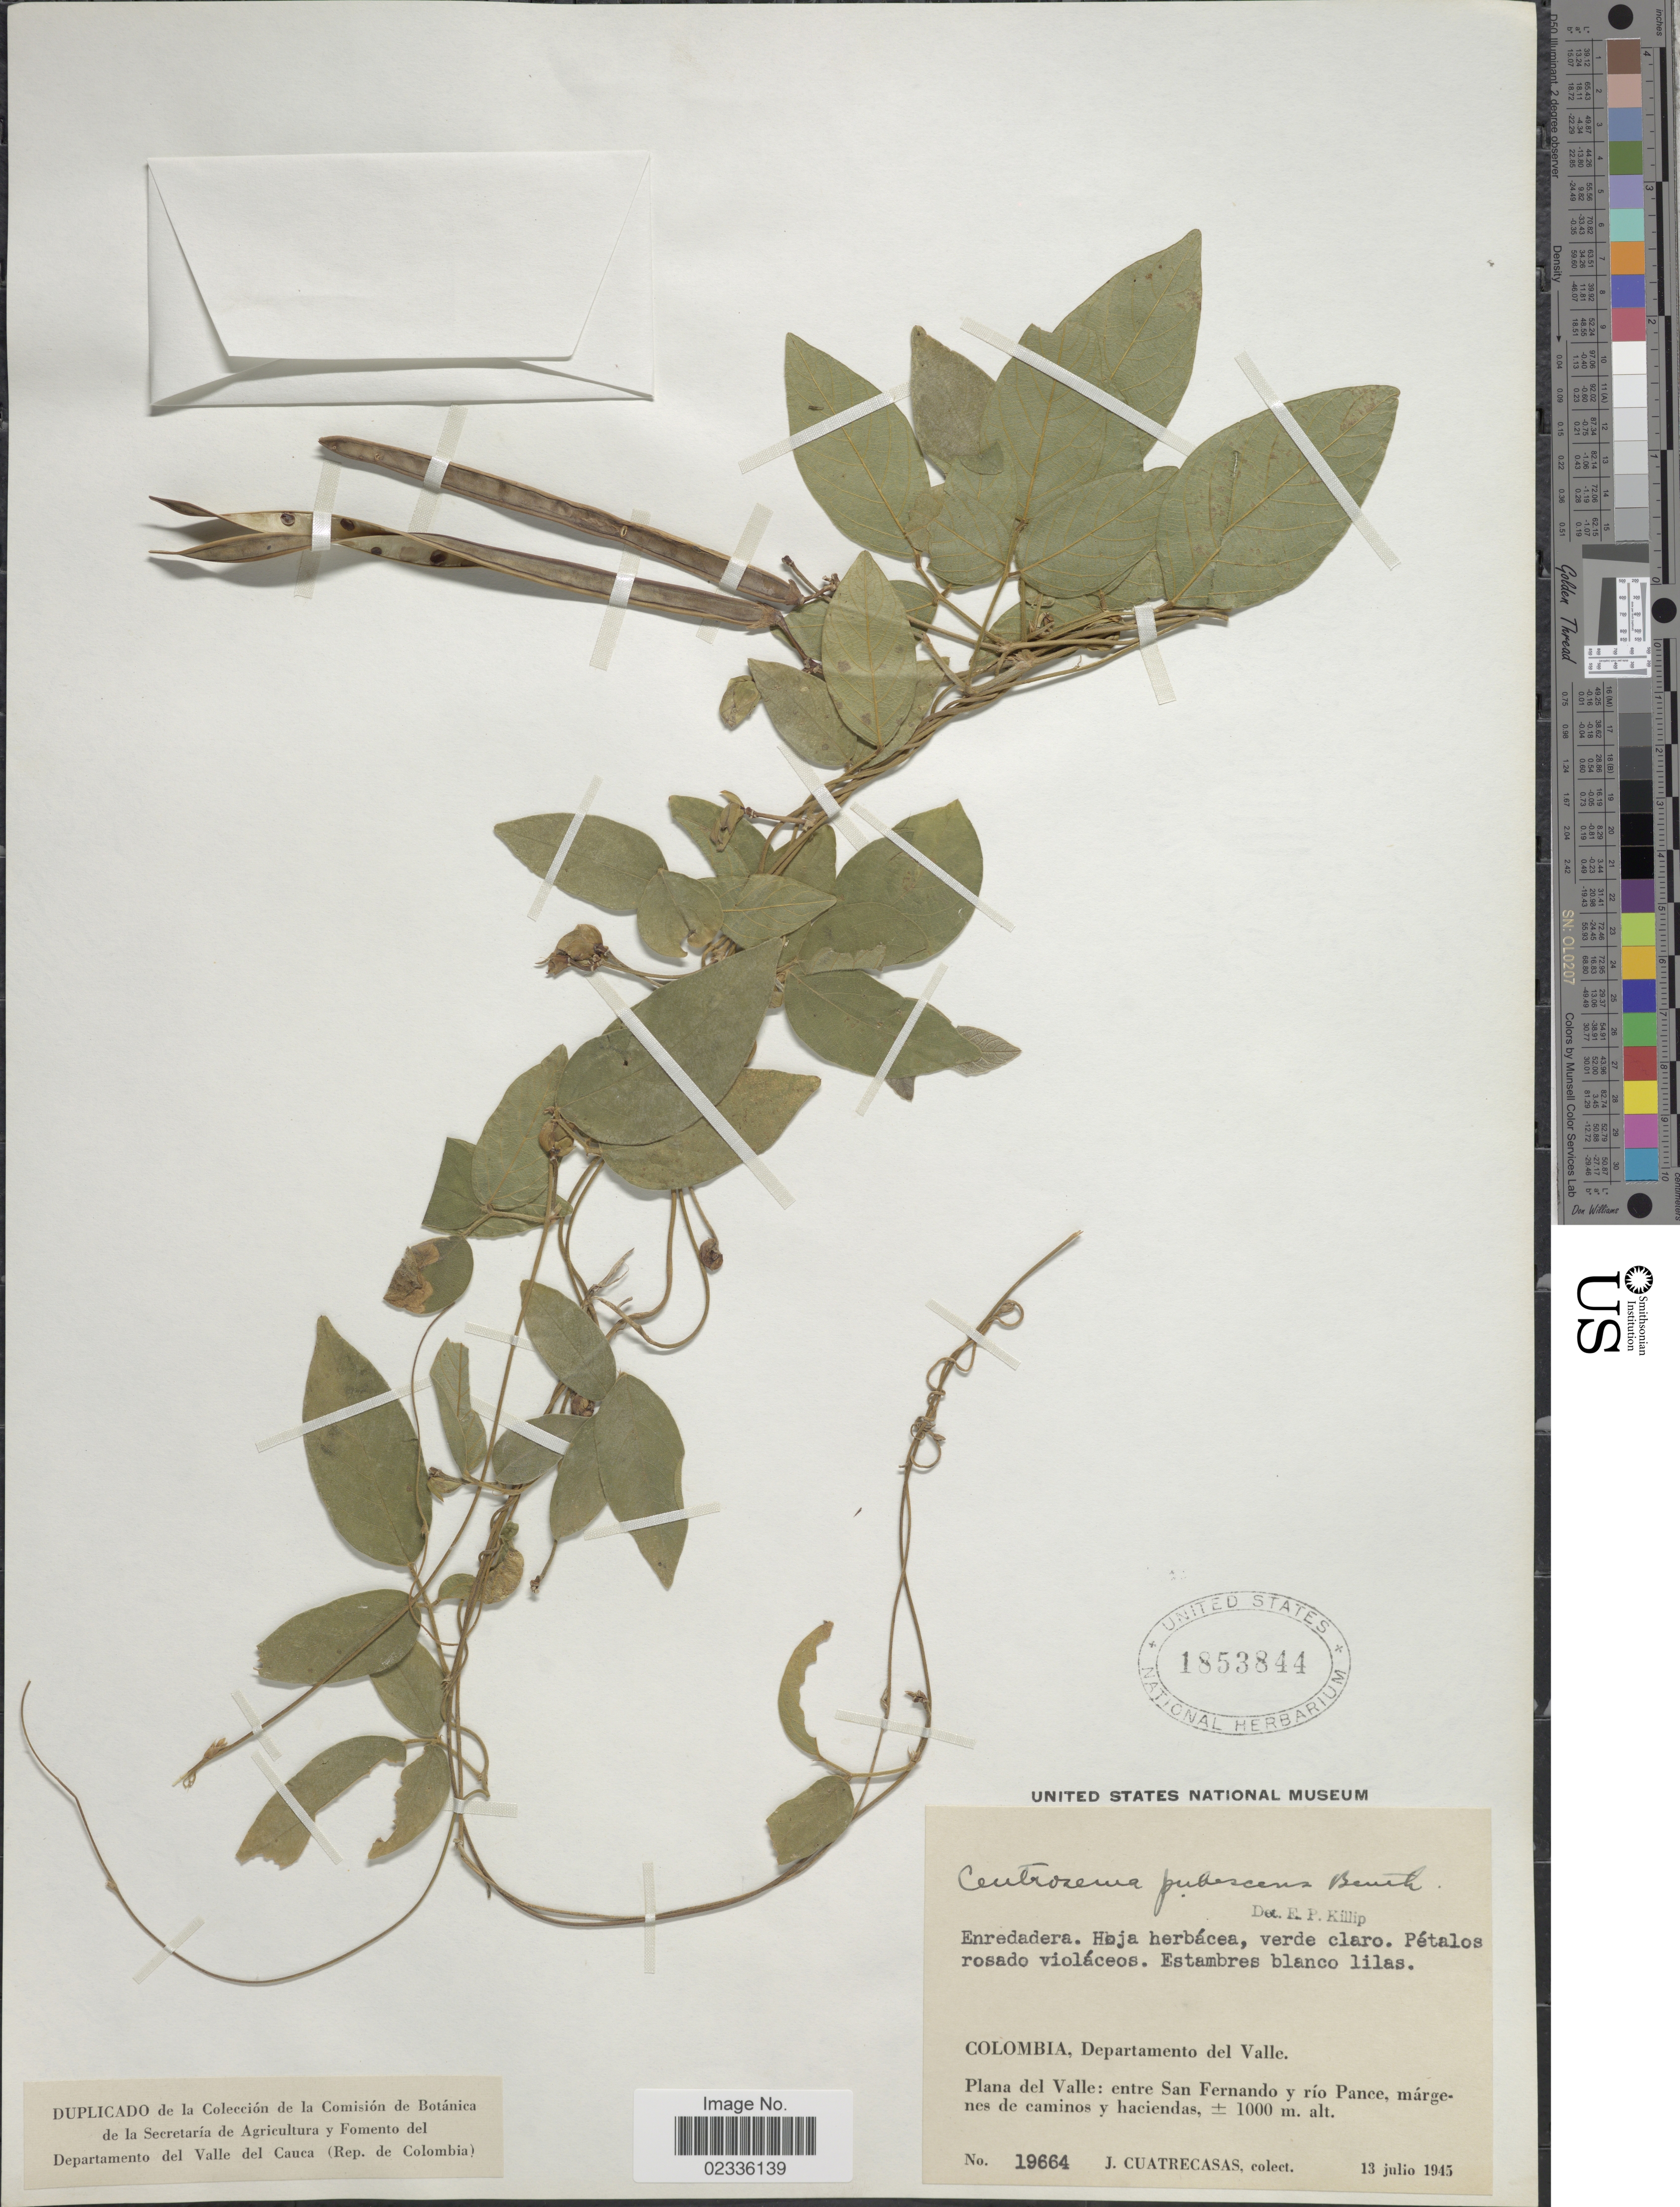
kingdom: Plantae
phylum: Tracheophyta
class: Magnoliopsida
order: Fabales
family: Fabaceae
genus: Centrosema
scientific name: Centrosema pubescens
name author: Benth.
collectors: J. Cuatrecasas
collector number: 19664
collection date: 1945-07-13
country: Colombia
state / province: Valle del Cauca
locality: Plana del Valle: entre San Fernando y rio Pance, margenes de caminos y haciendas. Departamento del Valle.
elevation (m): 1000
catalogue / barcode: US 1853844